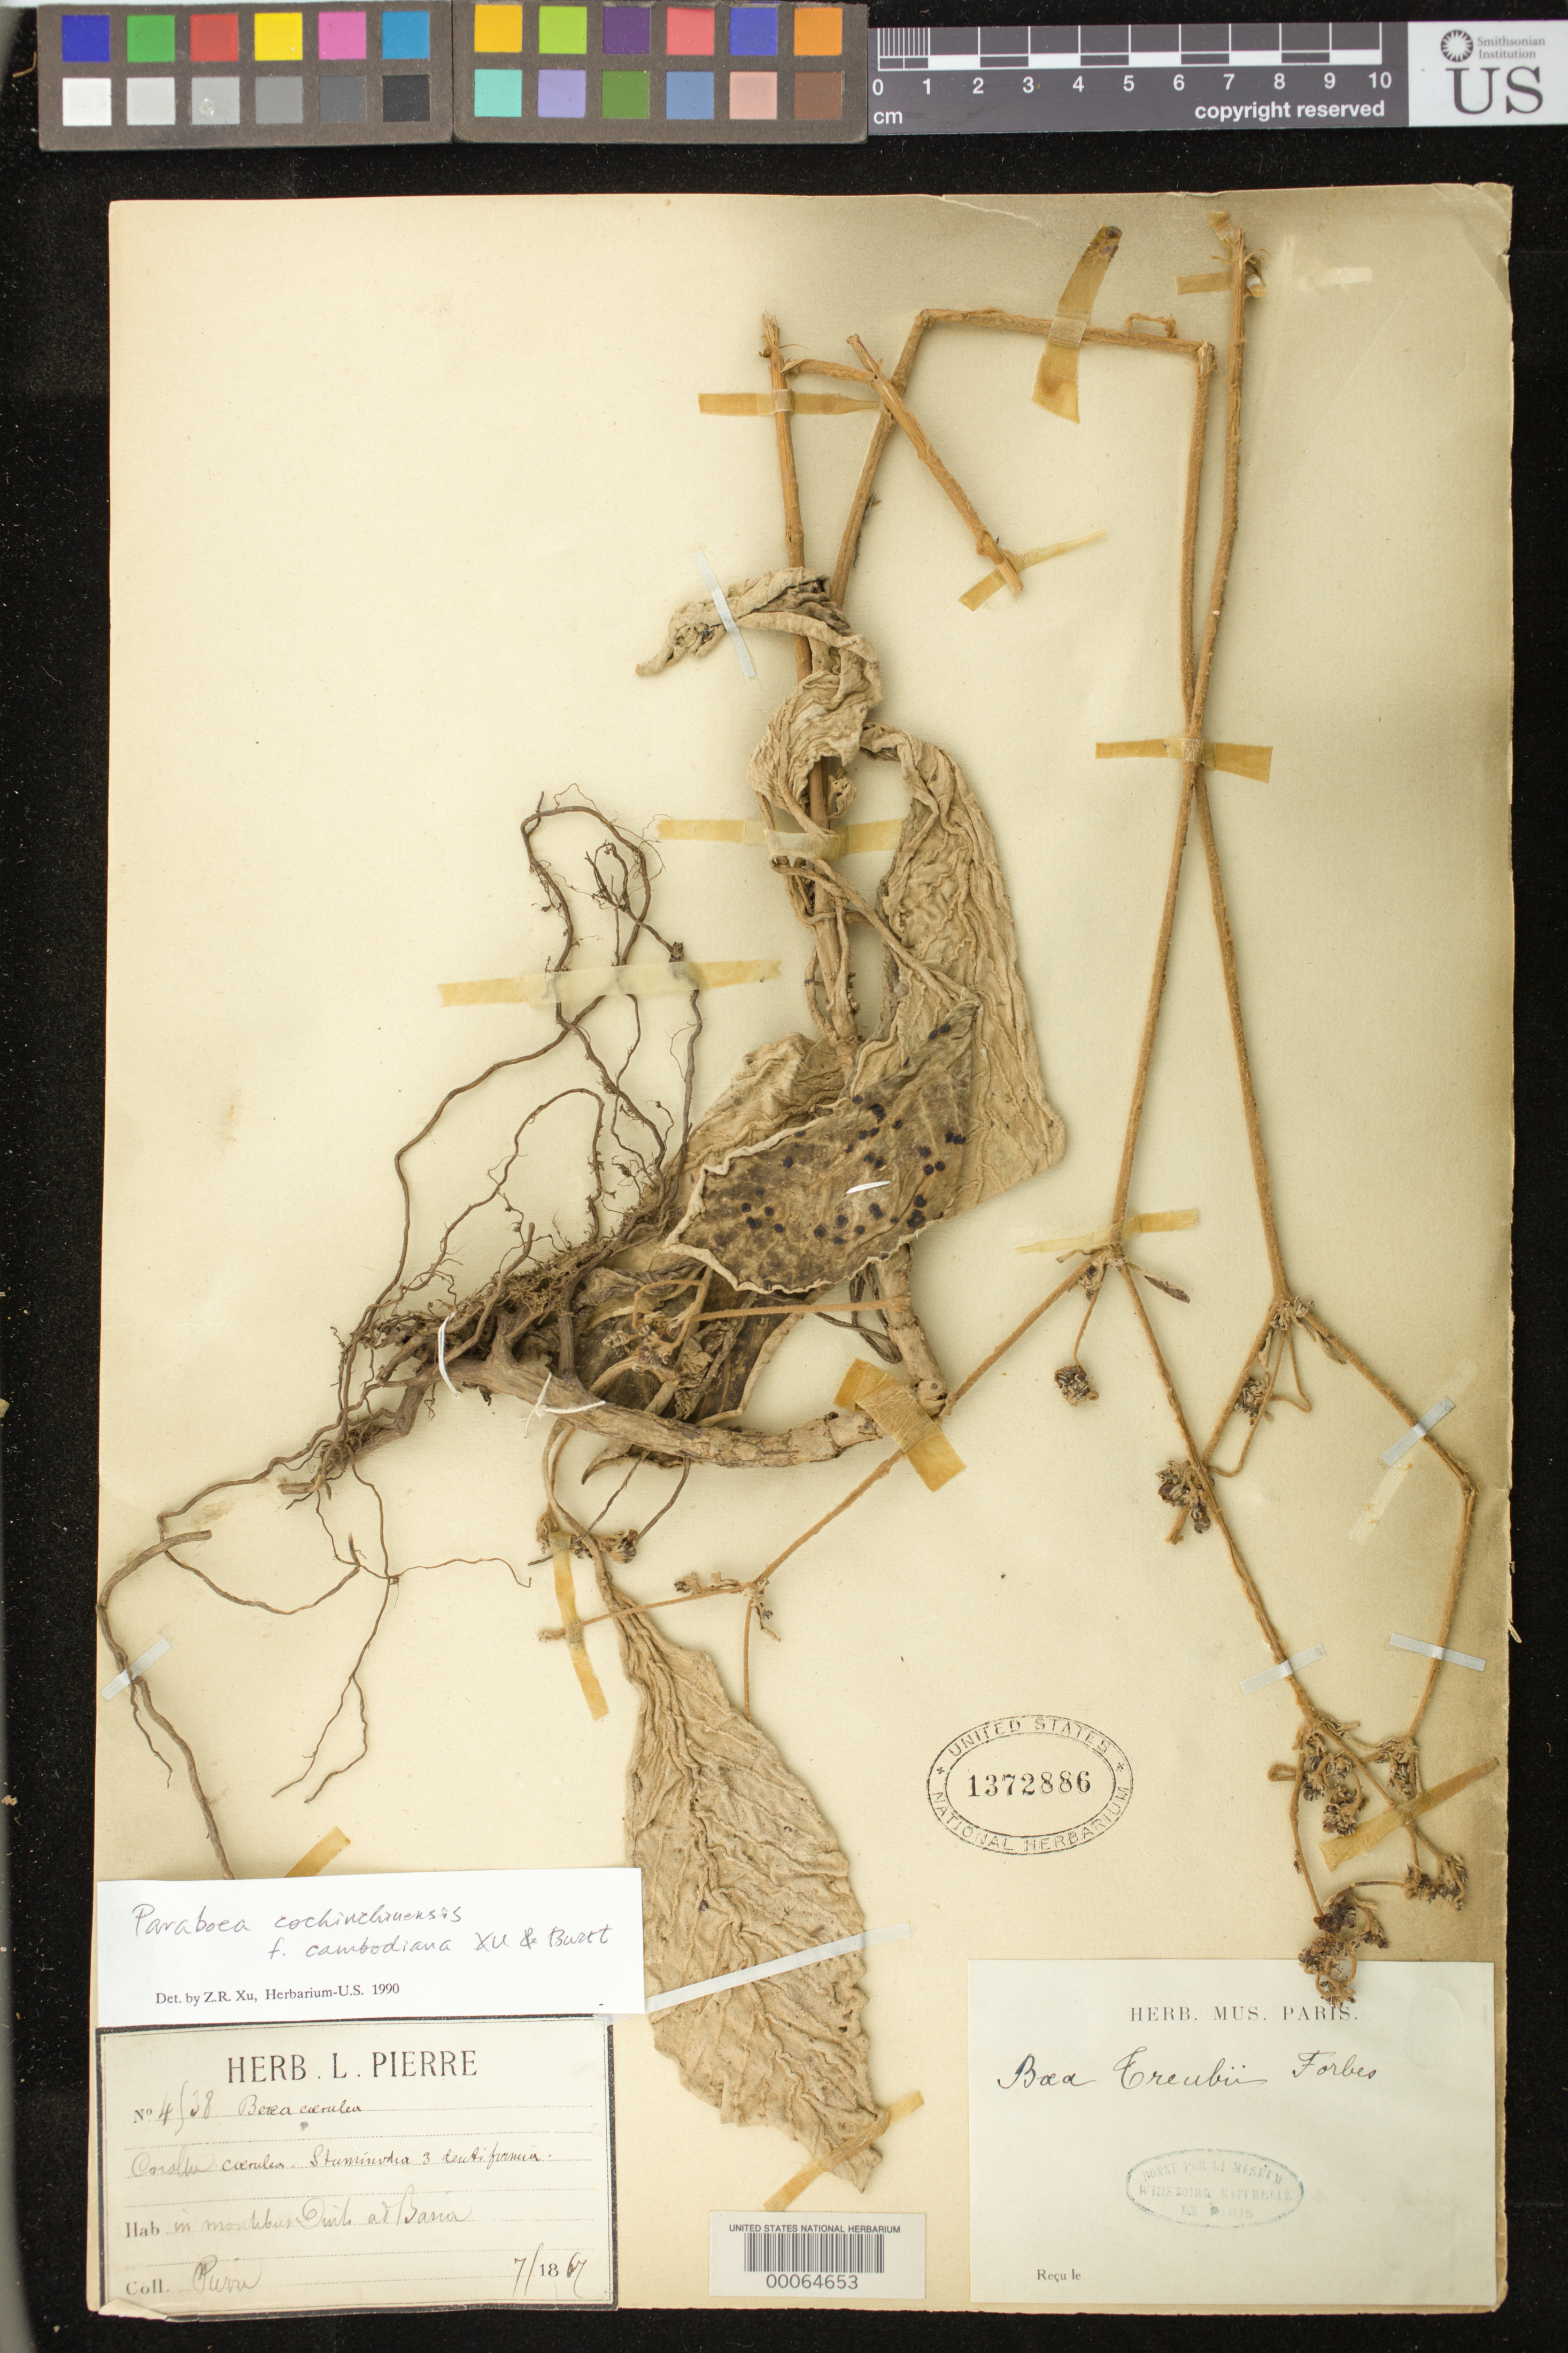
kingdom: Plantae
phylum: Tracheophyta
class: Magnoliopsida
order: Lamiales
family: Gesneriaceae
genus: Paraboea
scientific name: Paraboea cochinchinensis f. cambodiana Xu & B.L. Burtt forma nov. ined.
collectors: J. Pierre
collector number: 4538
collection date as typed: Jul 1867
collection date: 1867-07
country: Vietnam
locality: Basia [Baria?]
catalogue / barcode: US 1372886